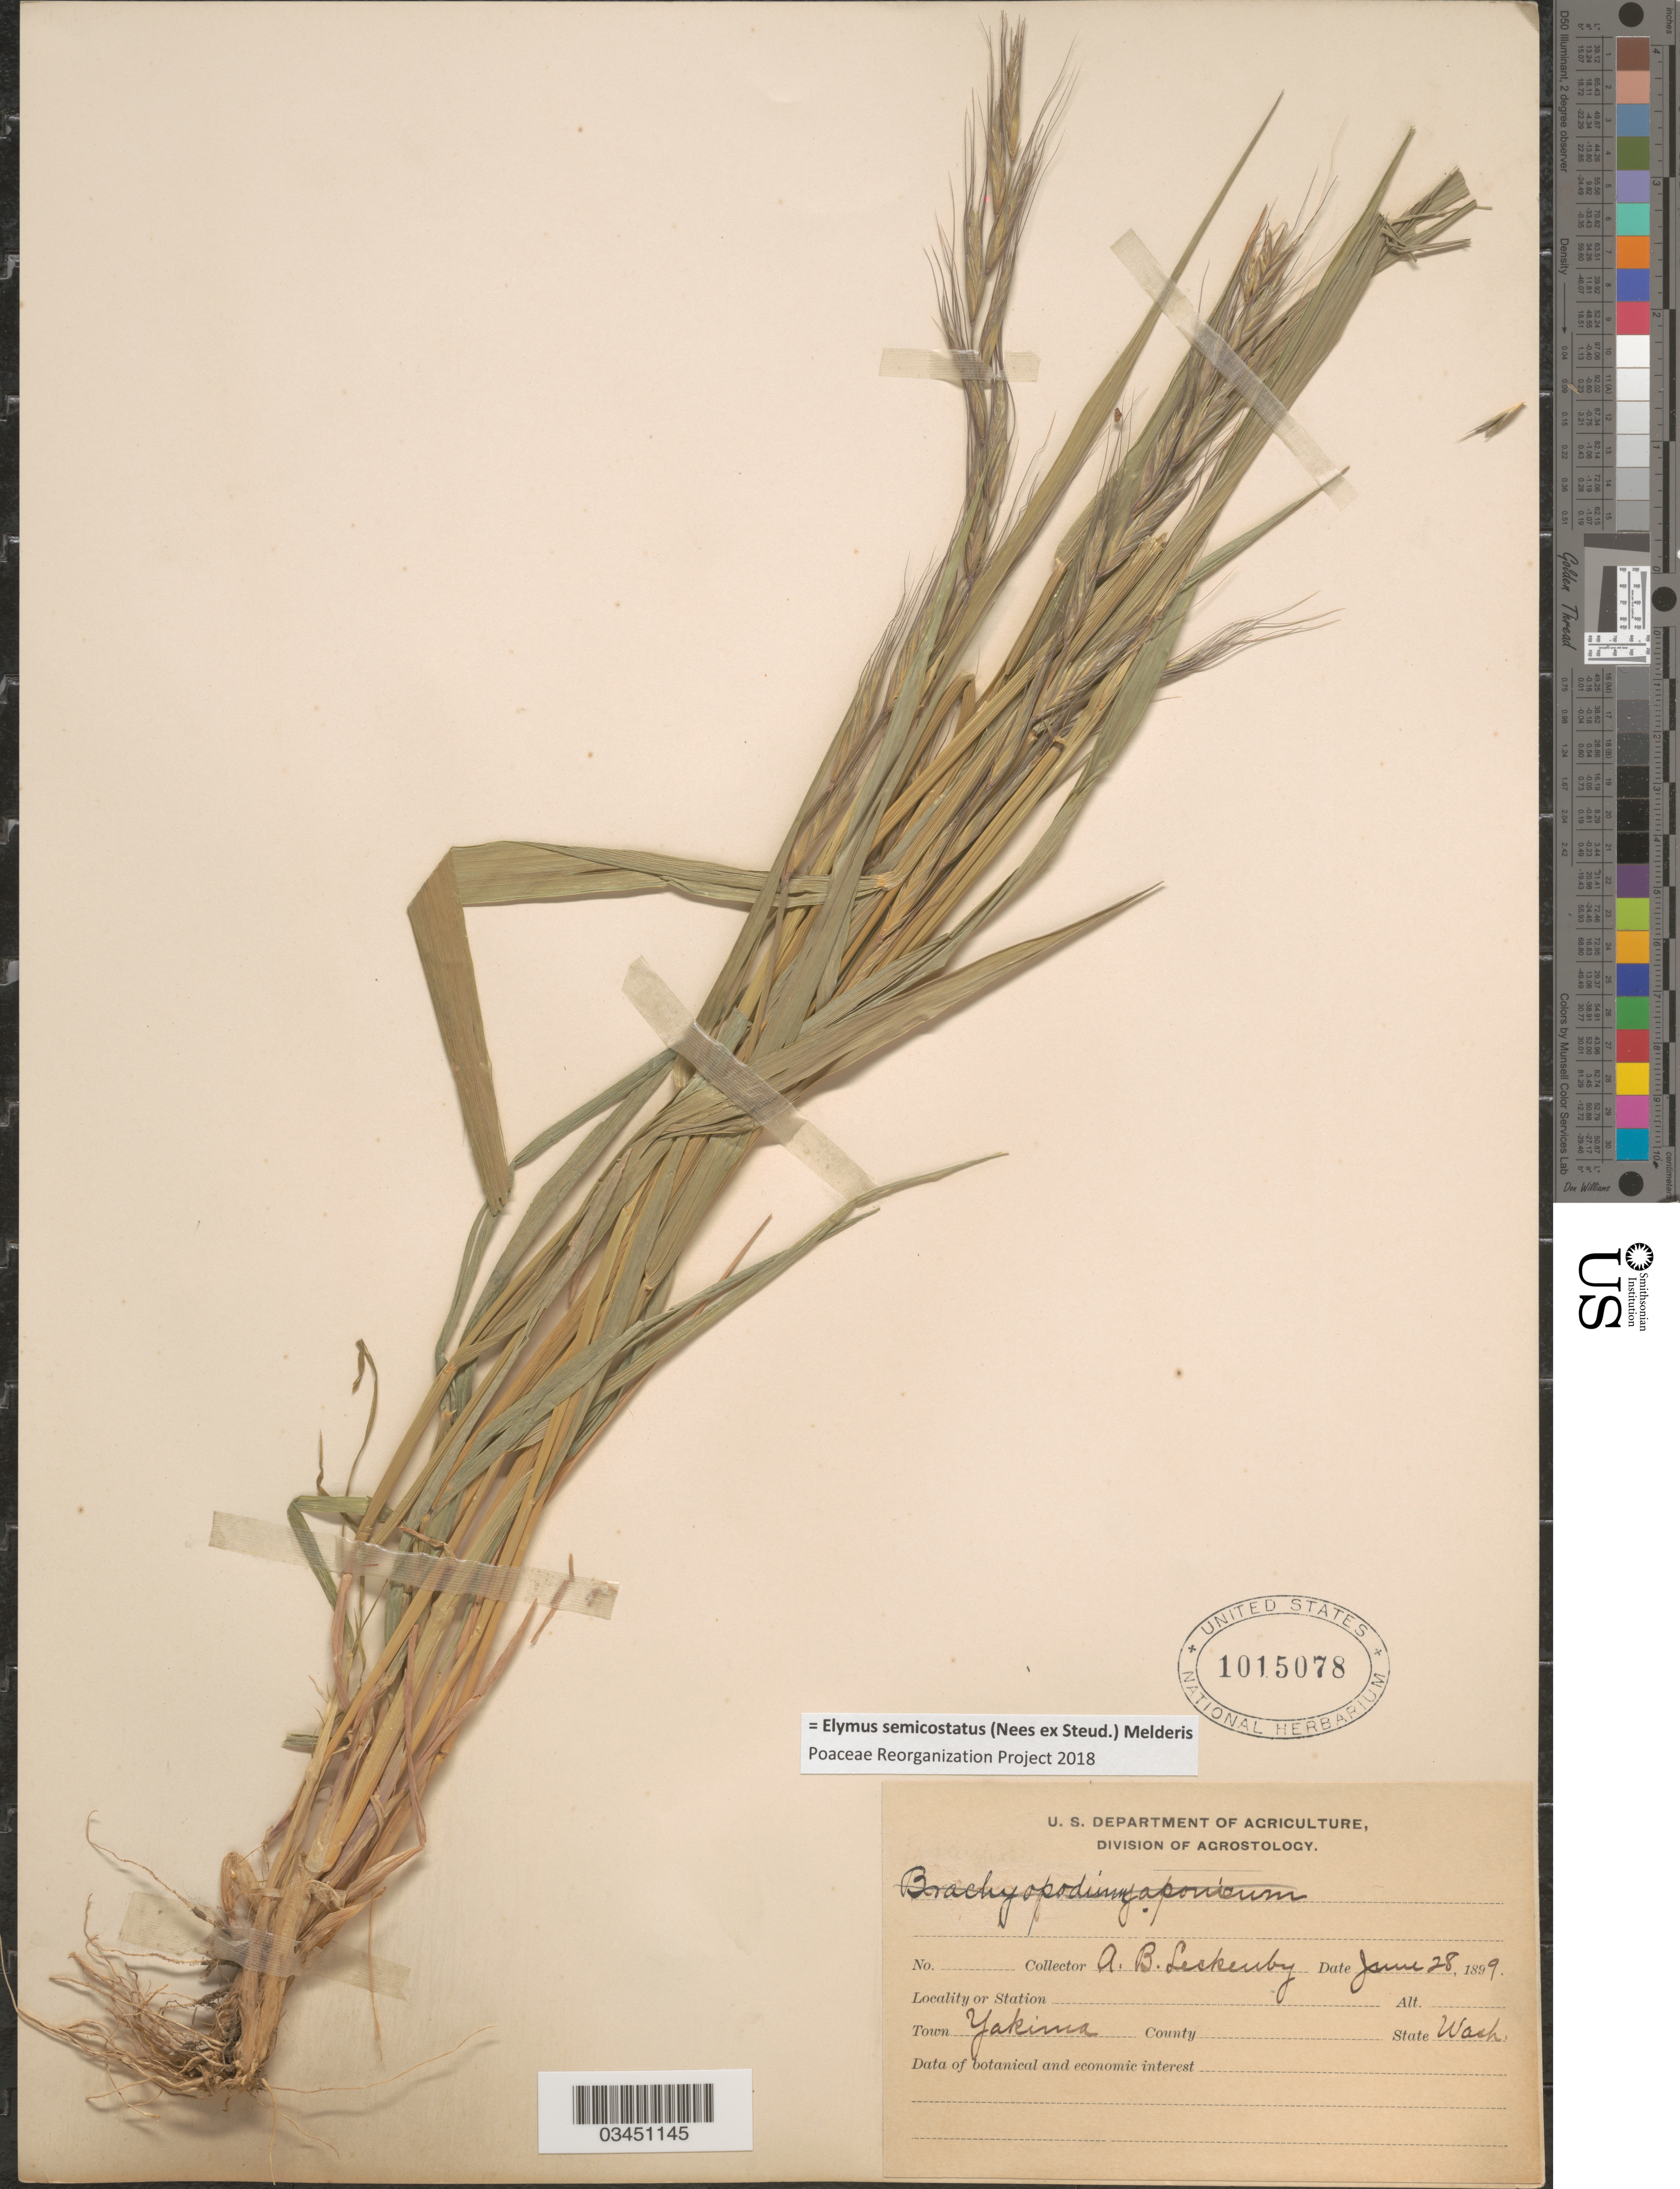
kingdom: Plantae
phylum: Tracheophyta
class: Liliopsida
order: Poales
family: Poaceae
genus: Elymus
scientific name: Elymus semicostatus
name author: (Nees ex Steud.) Melderis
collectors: A. Leckenby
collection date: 1899-06-28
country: United States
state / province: Washington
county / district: Yakima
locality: Town Yakima.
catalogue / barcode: US 1015078